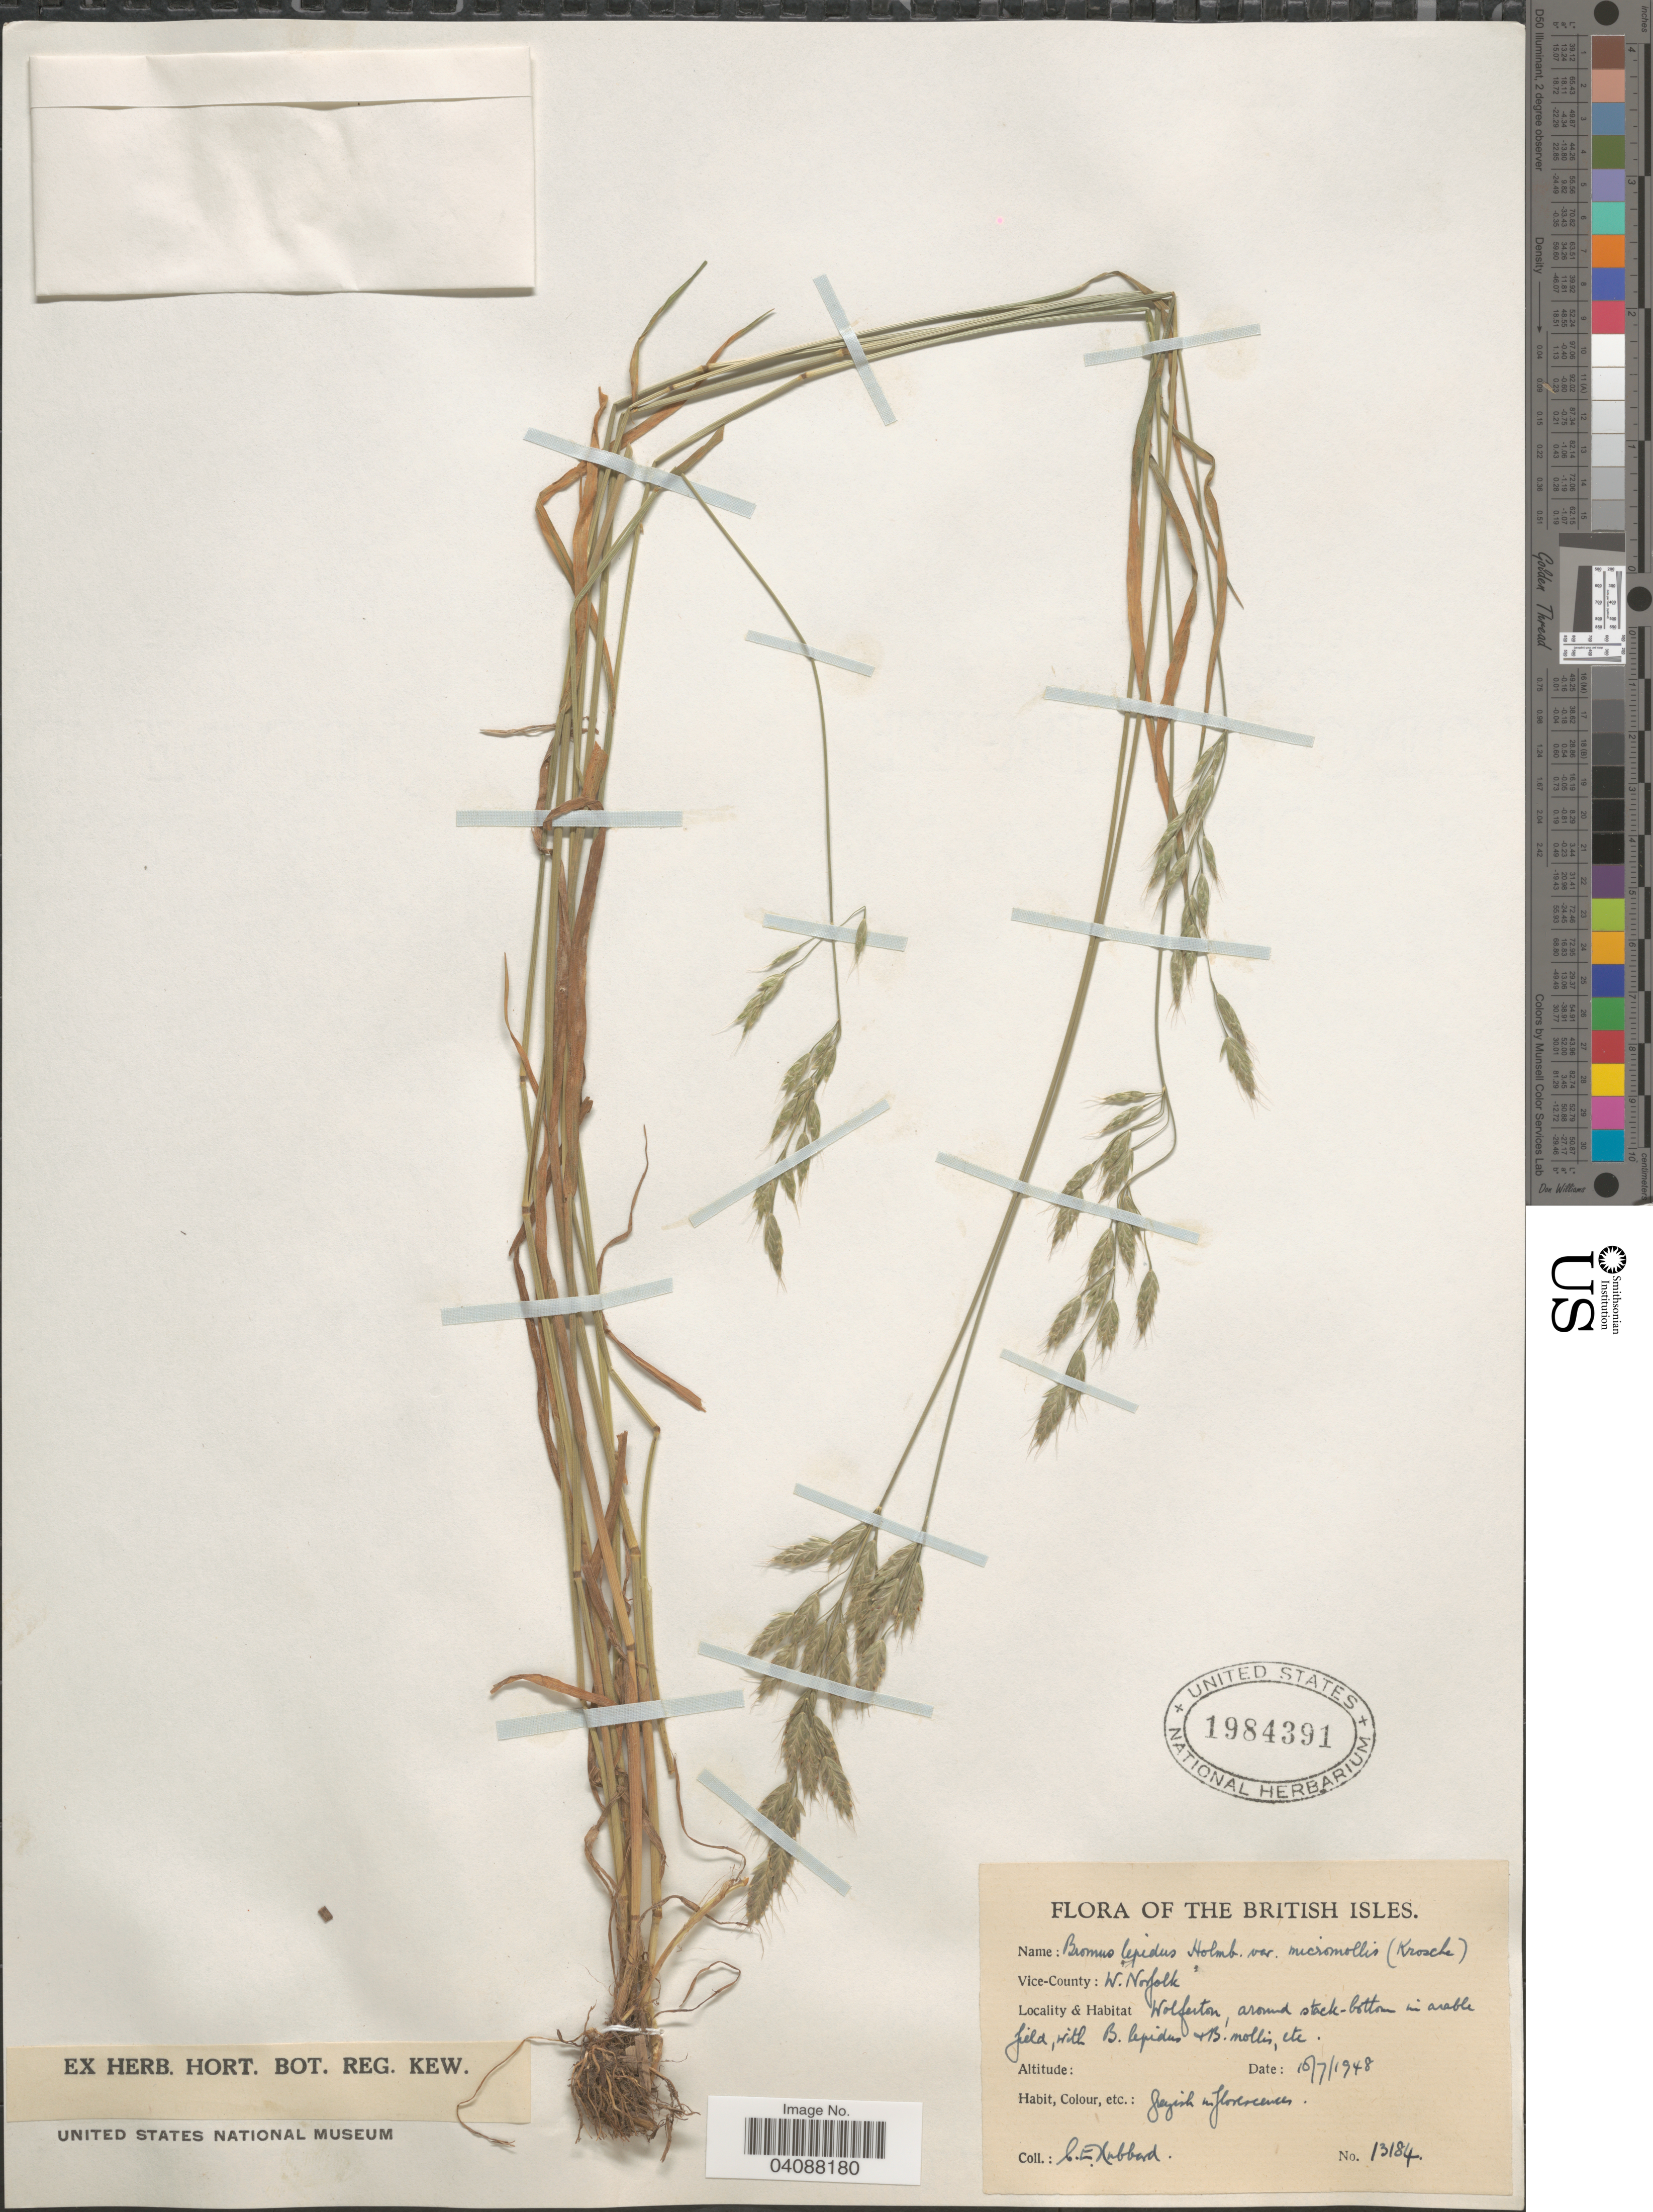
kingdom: Plantae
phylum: Tracheophyta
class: Liliopsida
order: Poales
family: Poaceae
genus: Bromus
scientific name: Bromus lepidus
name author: Holmberg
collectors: C. E. Hubbard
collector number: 13184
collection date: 1948-07-15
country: United Kingdom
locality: British Isles. Vice-County: W. Norfolk. Wolferton, around stack-bottom in arable field.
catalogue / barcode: US 1984391